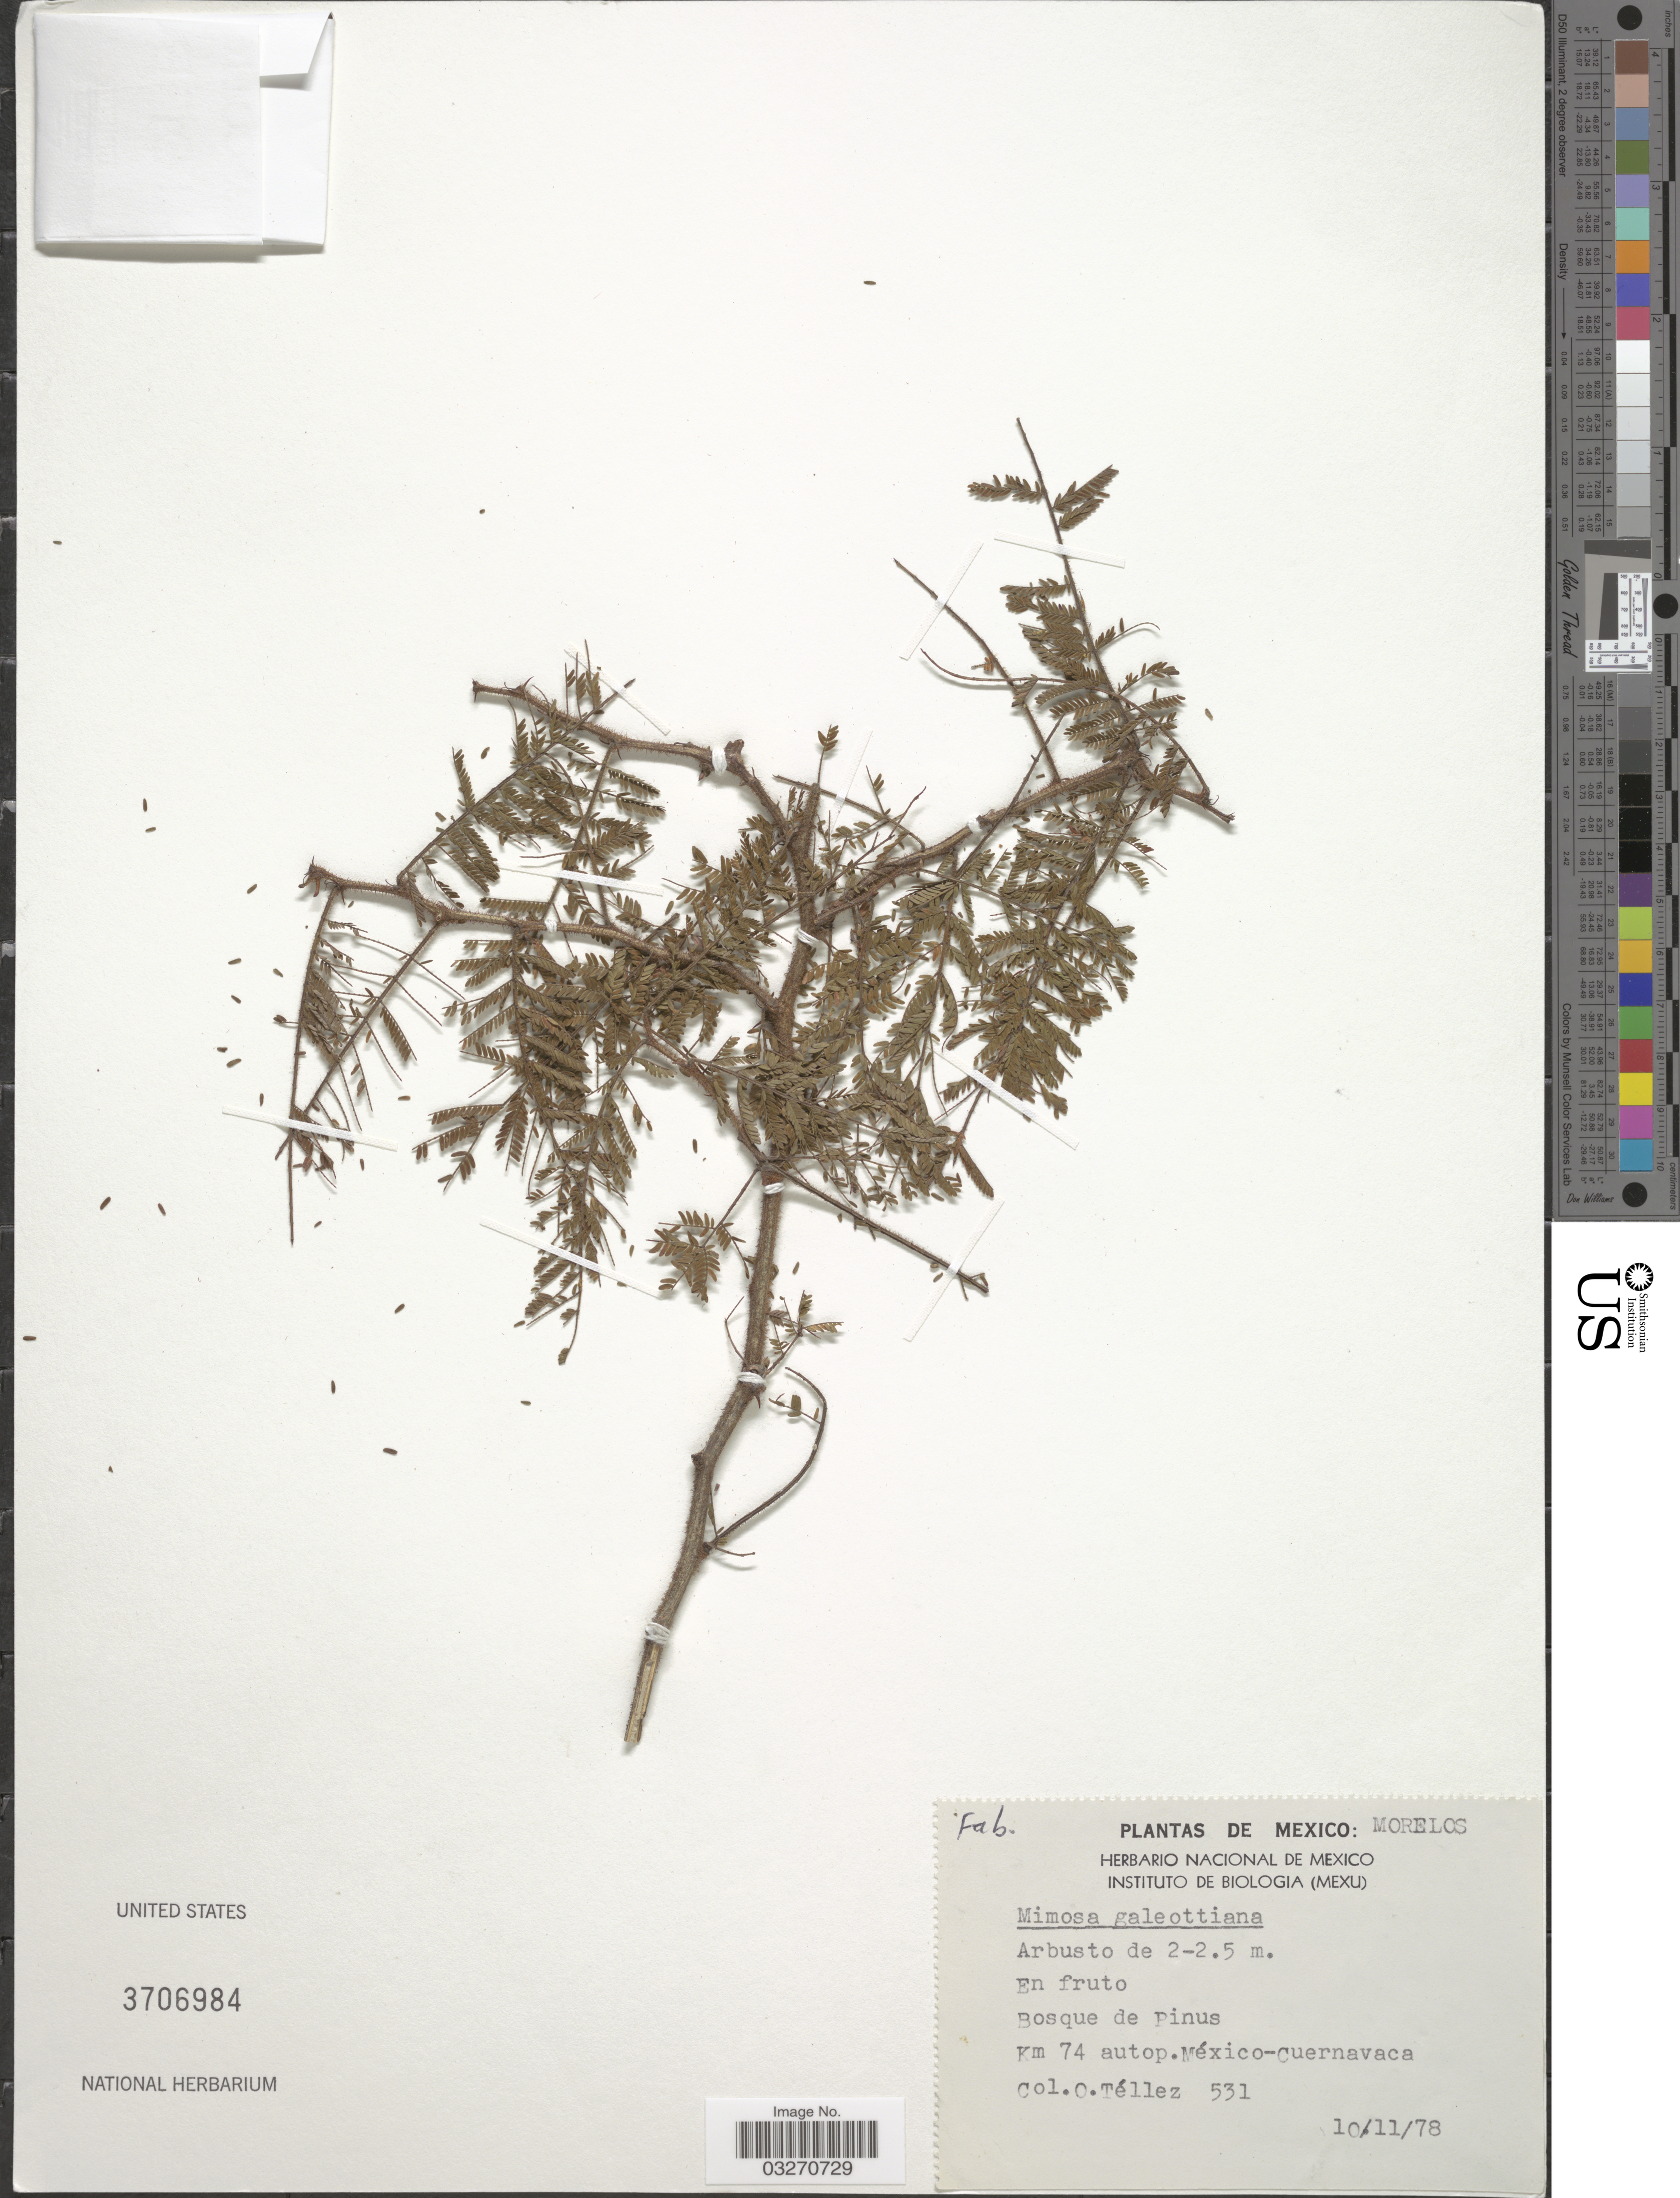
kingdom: Plantae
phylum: Tracheophyta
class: Magnoliopsida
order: Fabales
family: Fabaceae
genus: Mimosa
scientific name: Mimosa galeottii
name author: Benth.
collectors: O. Tellez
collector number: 531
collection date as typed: Transcribed d/m/y: 10/11/78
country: Mexico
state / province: Morelos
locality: Km 74 autop. México-Cuernavaca.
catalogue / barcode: US 3706984